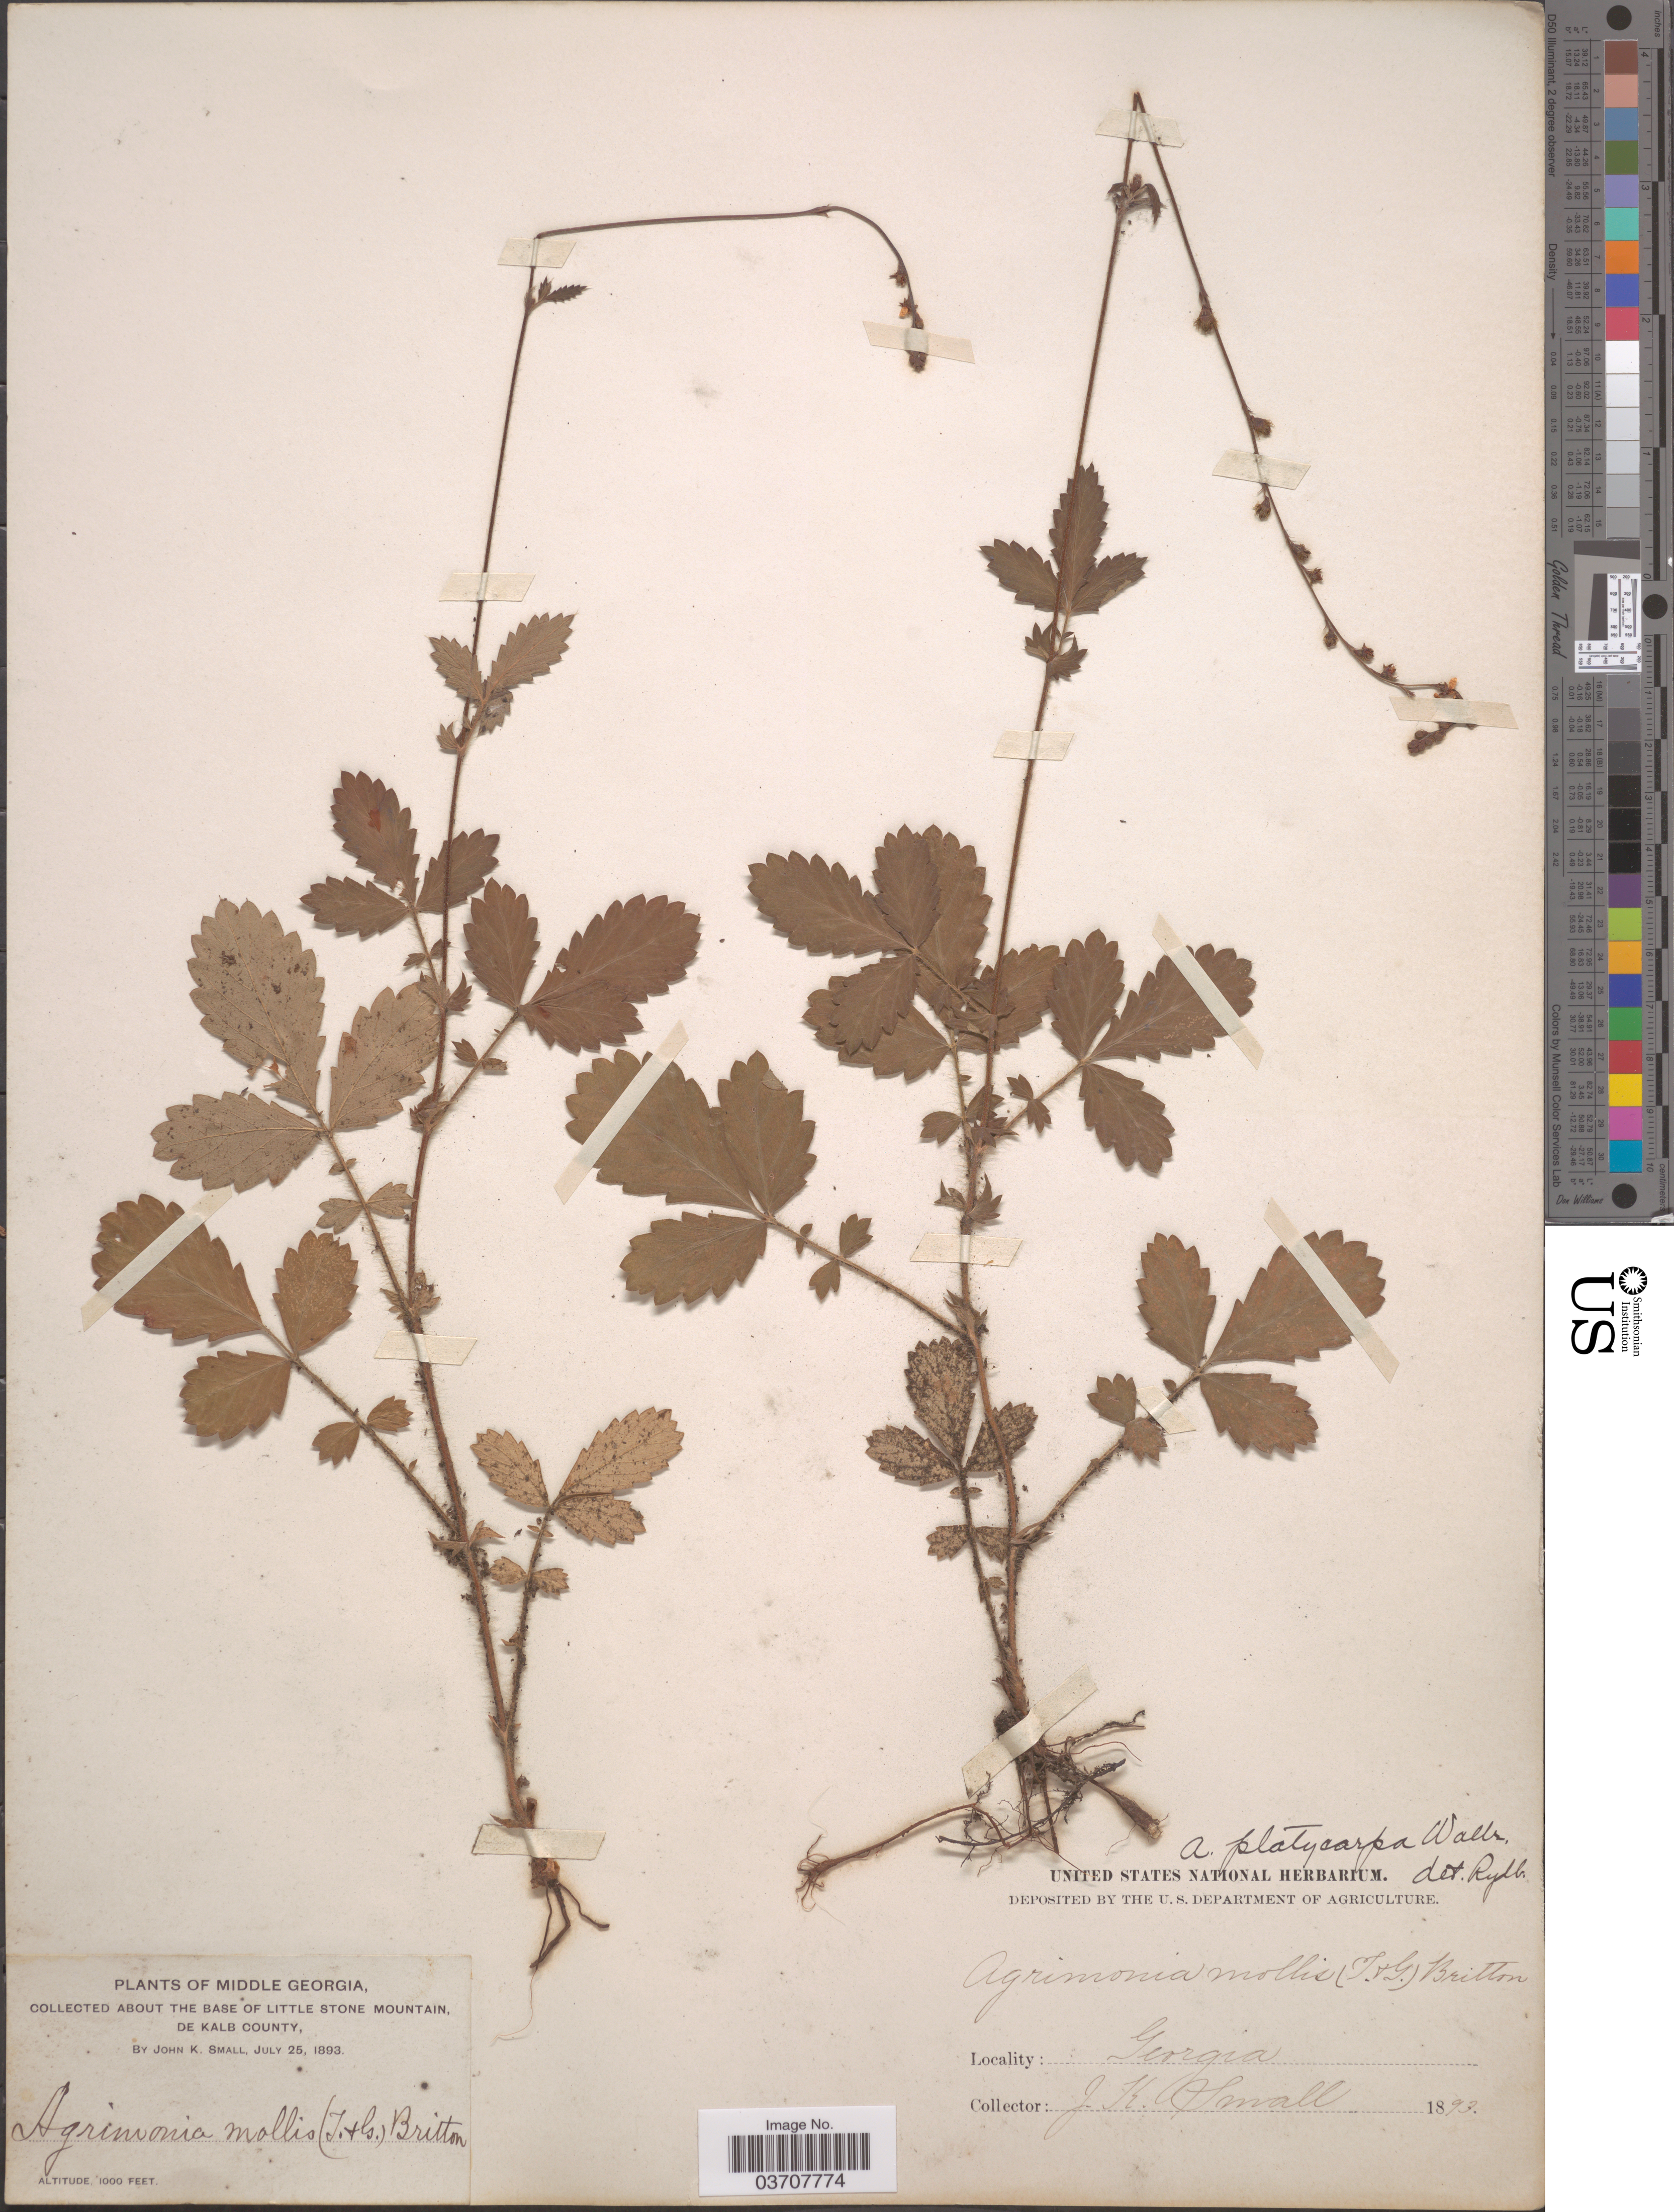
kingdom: Plantae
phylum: Tracheophyta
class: Magnoliopsida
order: Rosales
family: Rosaceae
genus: Agrimonia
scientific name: Agrimonia platycarpa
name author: Wallr.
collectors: J. K. Small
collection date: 1893-07-25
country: United States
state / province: Georgia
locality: Middle Georgia. About the base of Little Stone Mountain, de Kalb County.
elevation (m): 305